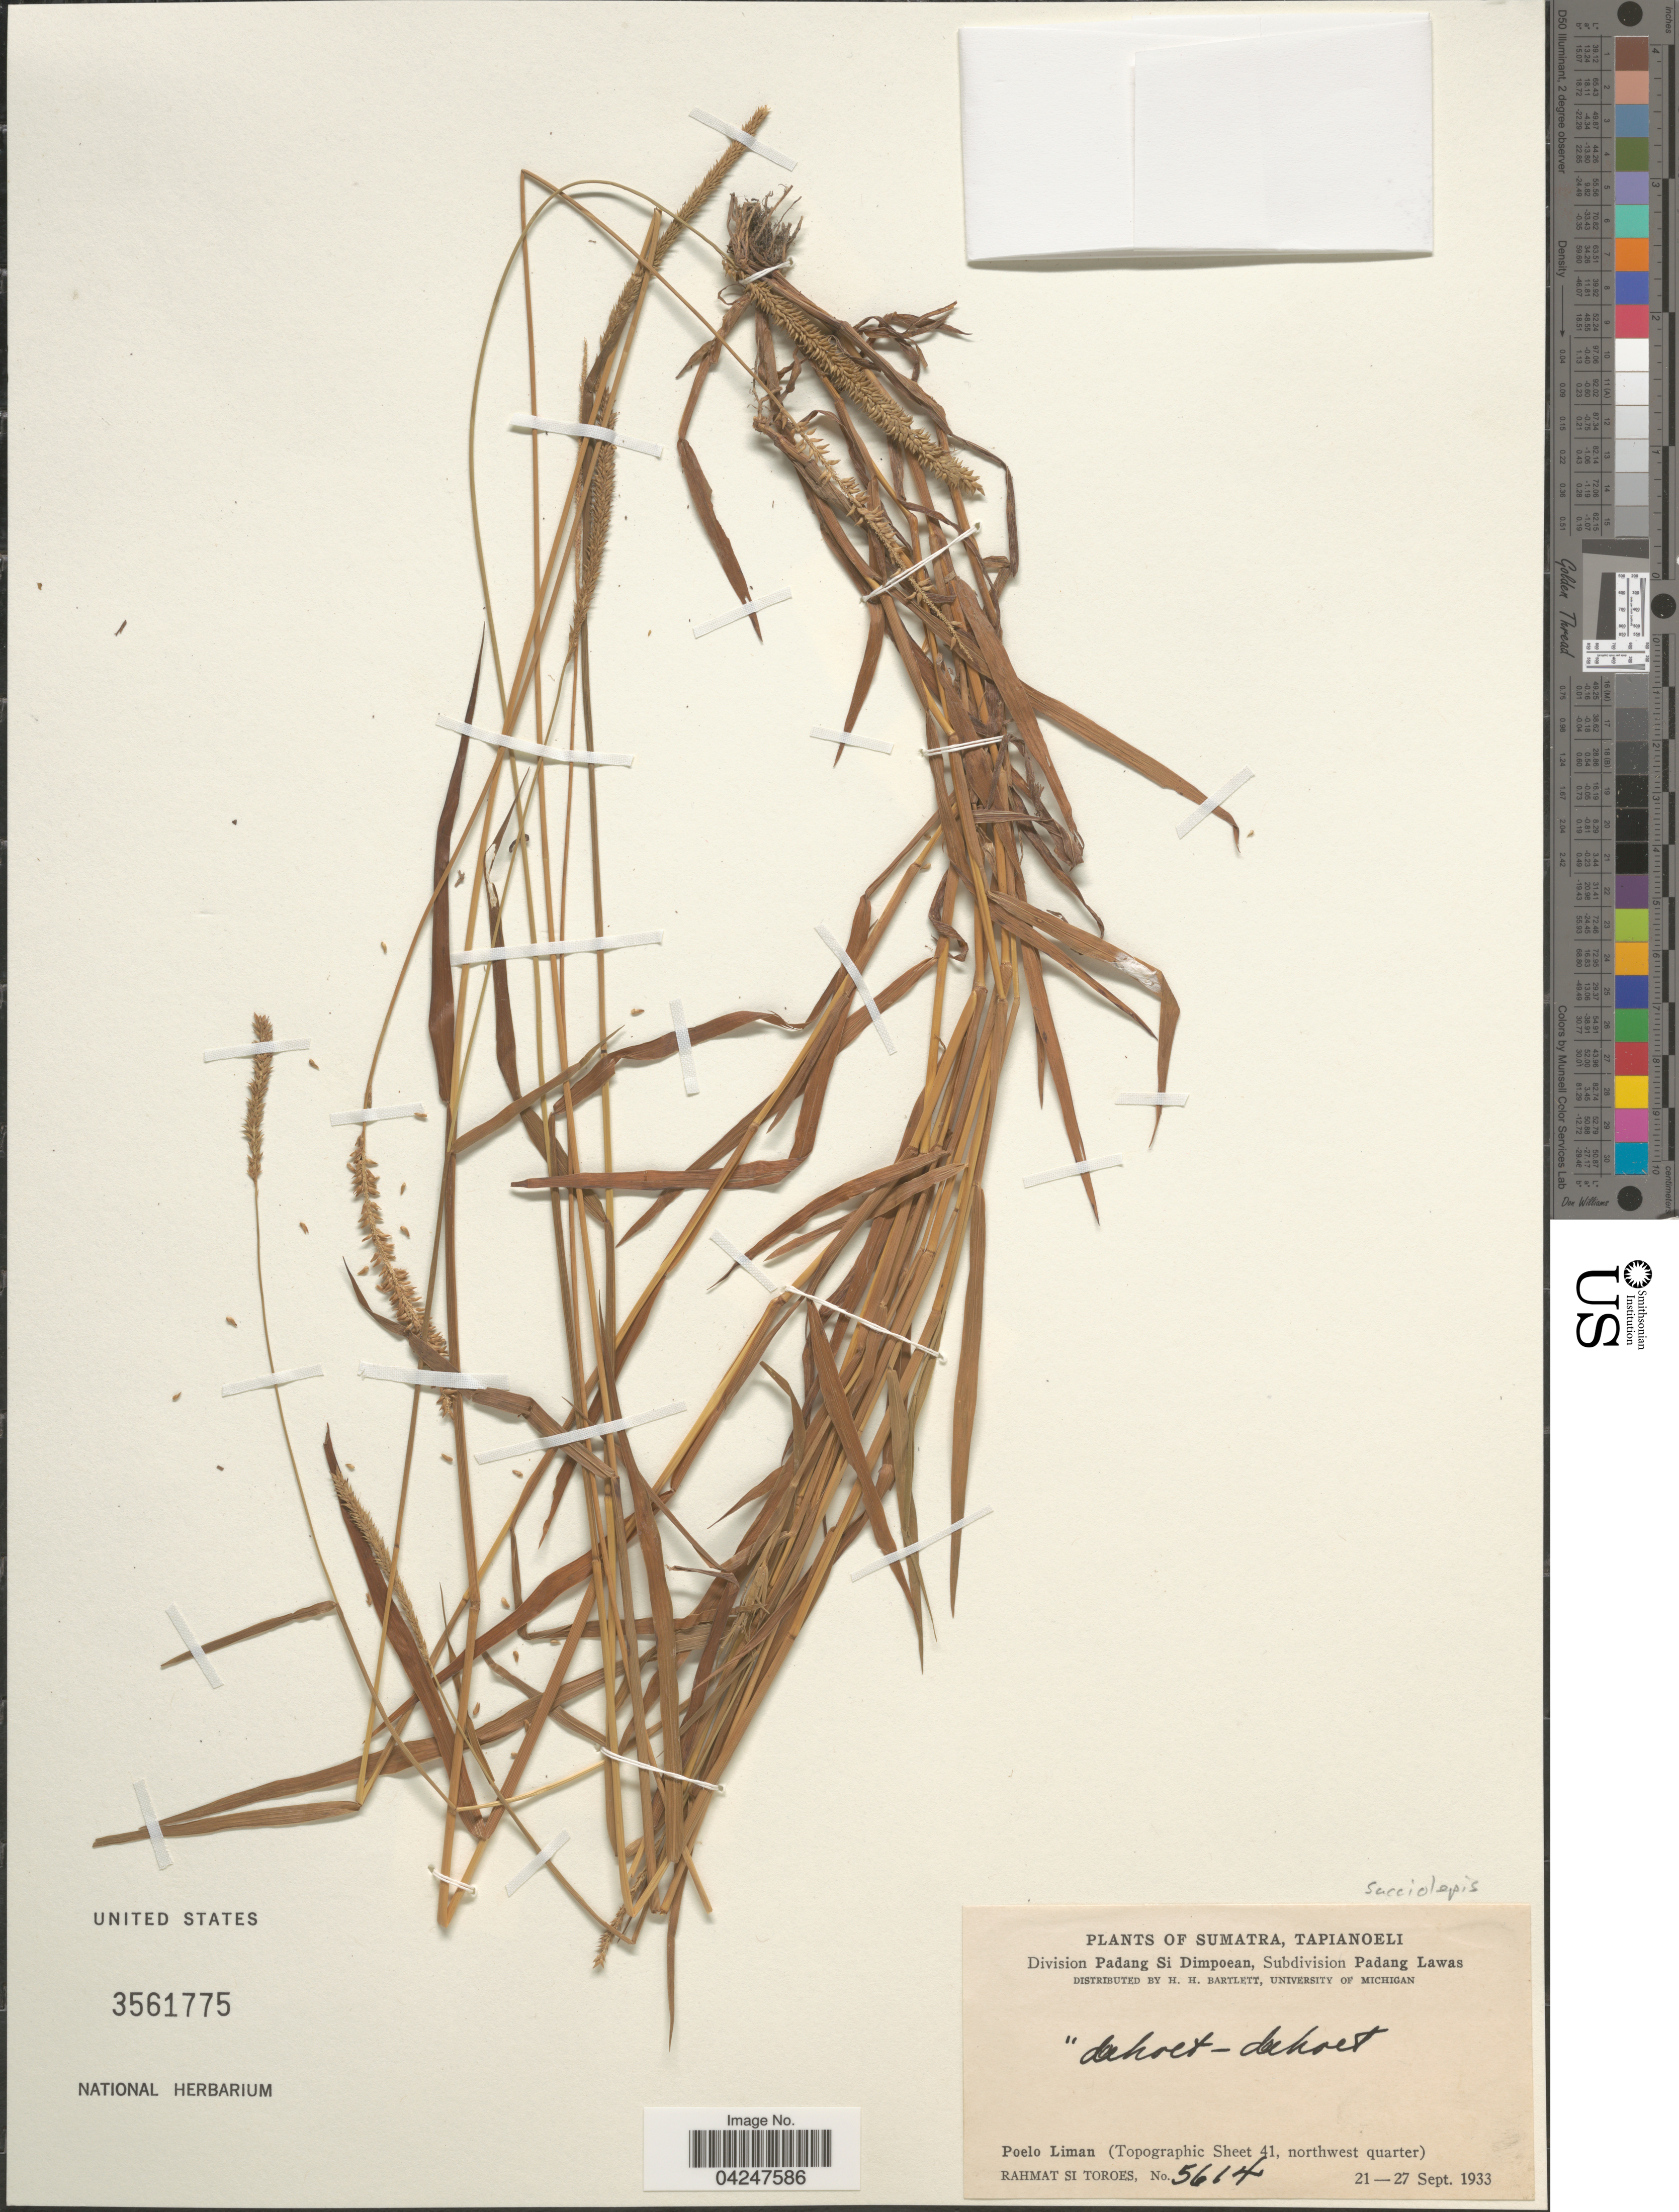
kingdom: Plantae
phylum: Tracheophyta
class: Liliopsida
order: Poales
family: Poaceae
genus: Sacciolepis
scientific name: Sacciolepis sp.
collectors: Rahmat Si Boeea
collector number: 5614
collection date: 1933-09-21/1933-09-27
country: Indonesia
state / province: Sumatra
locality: Tapianoeli. Division Padang Si Dimpoean, Subdivision Padang Lawas. Poelo Liman (Topographic Sheet 41, northwest quarter).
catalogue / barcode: US 3561775